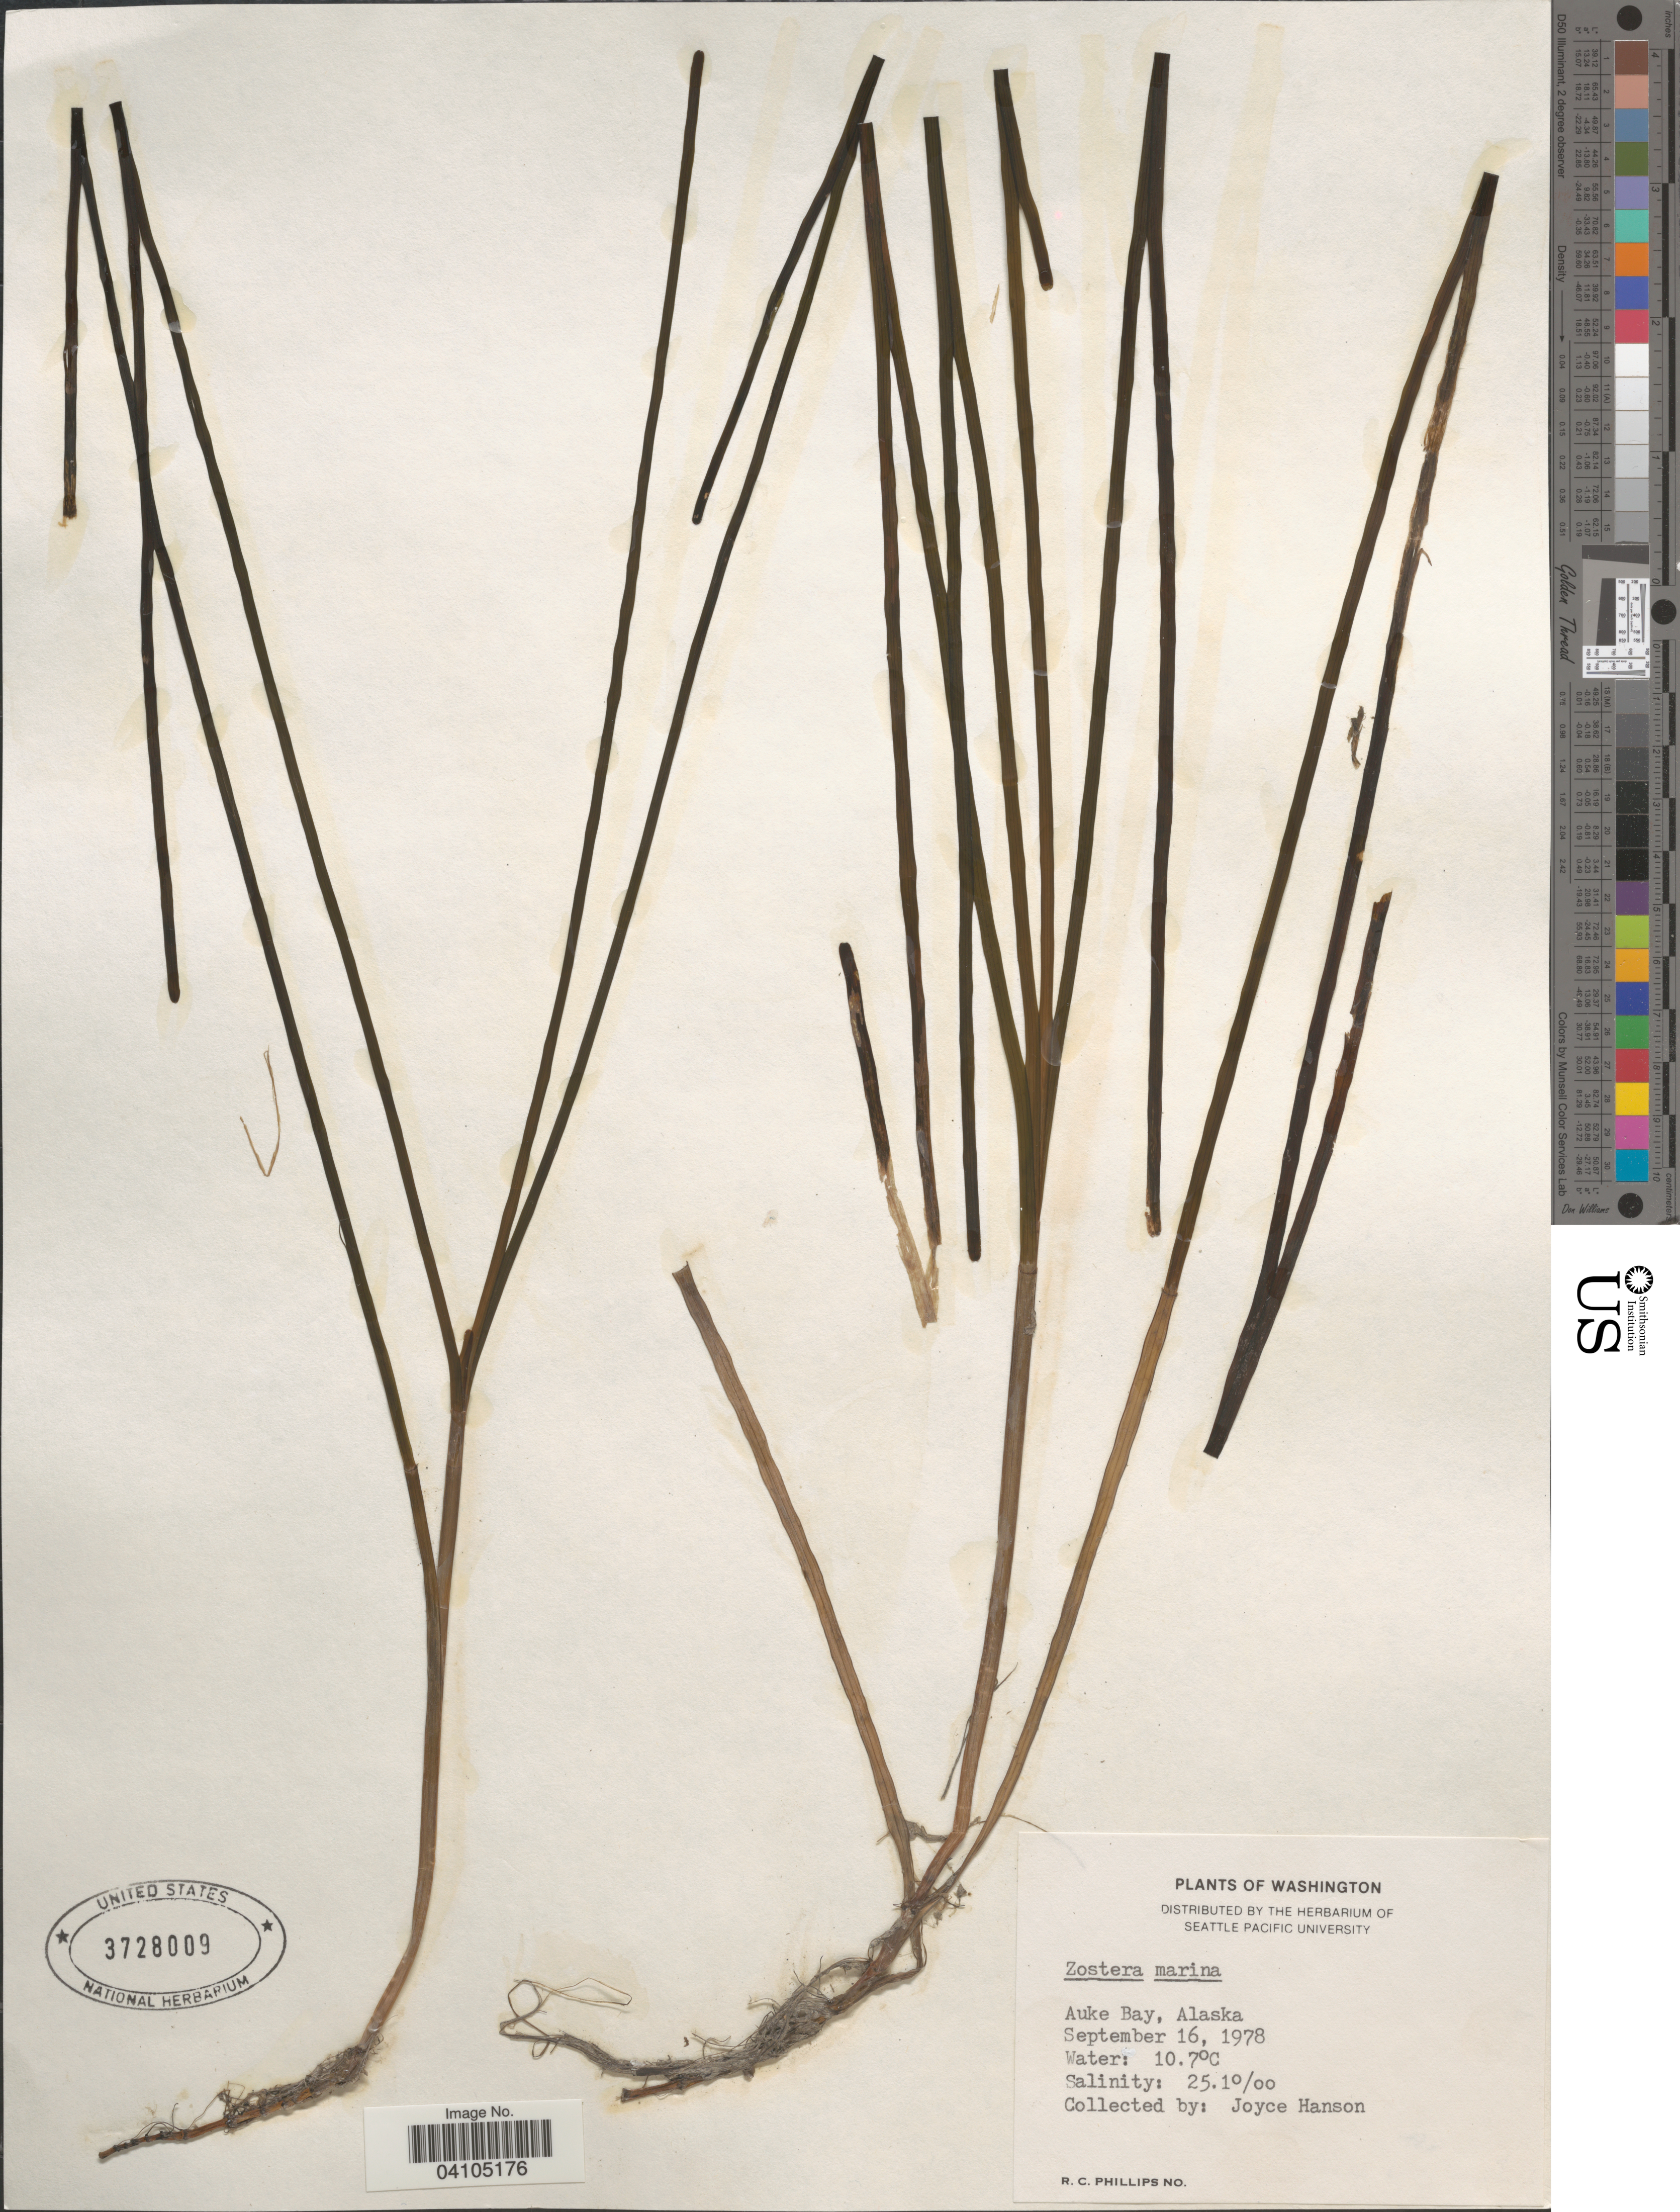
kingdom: Plantae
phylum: Tracheophyta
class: Liliopsida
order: Alismatales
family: Zosteraceae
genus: Zostera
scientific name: Zostera marina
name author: L.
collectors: J. Hanson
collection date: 1978-09-16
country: United States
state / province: Alaska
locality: Auke Bay.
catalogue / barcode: US 3728009